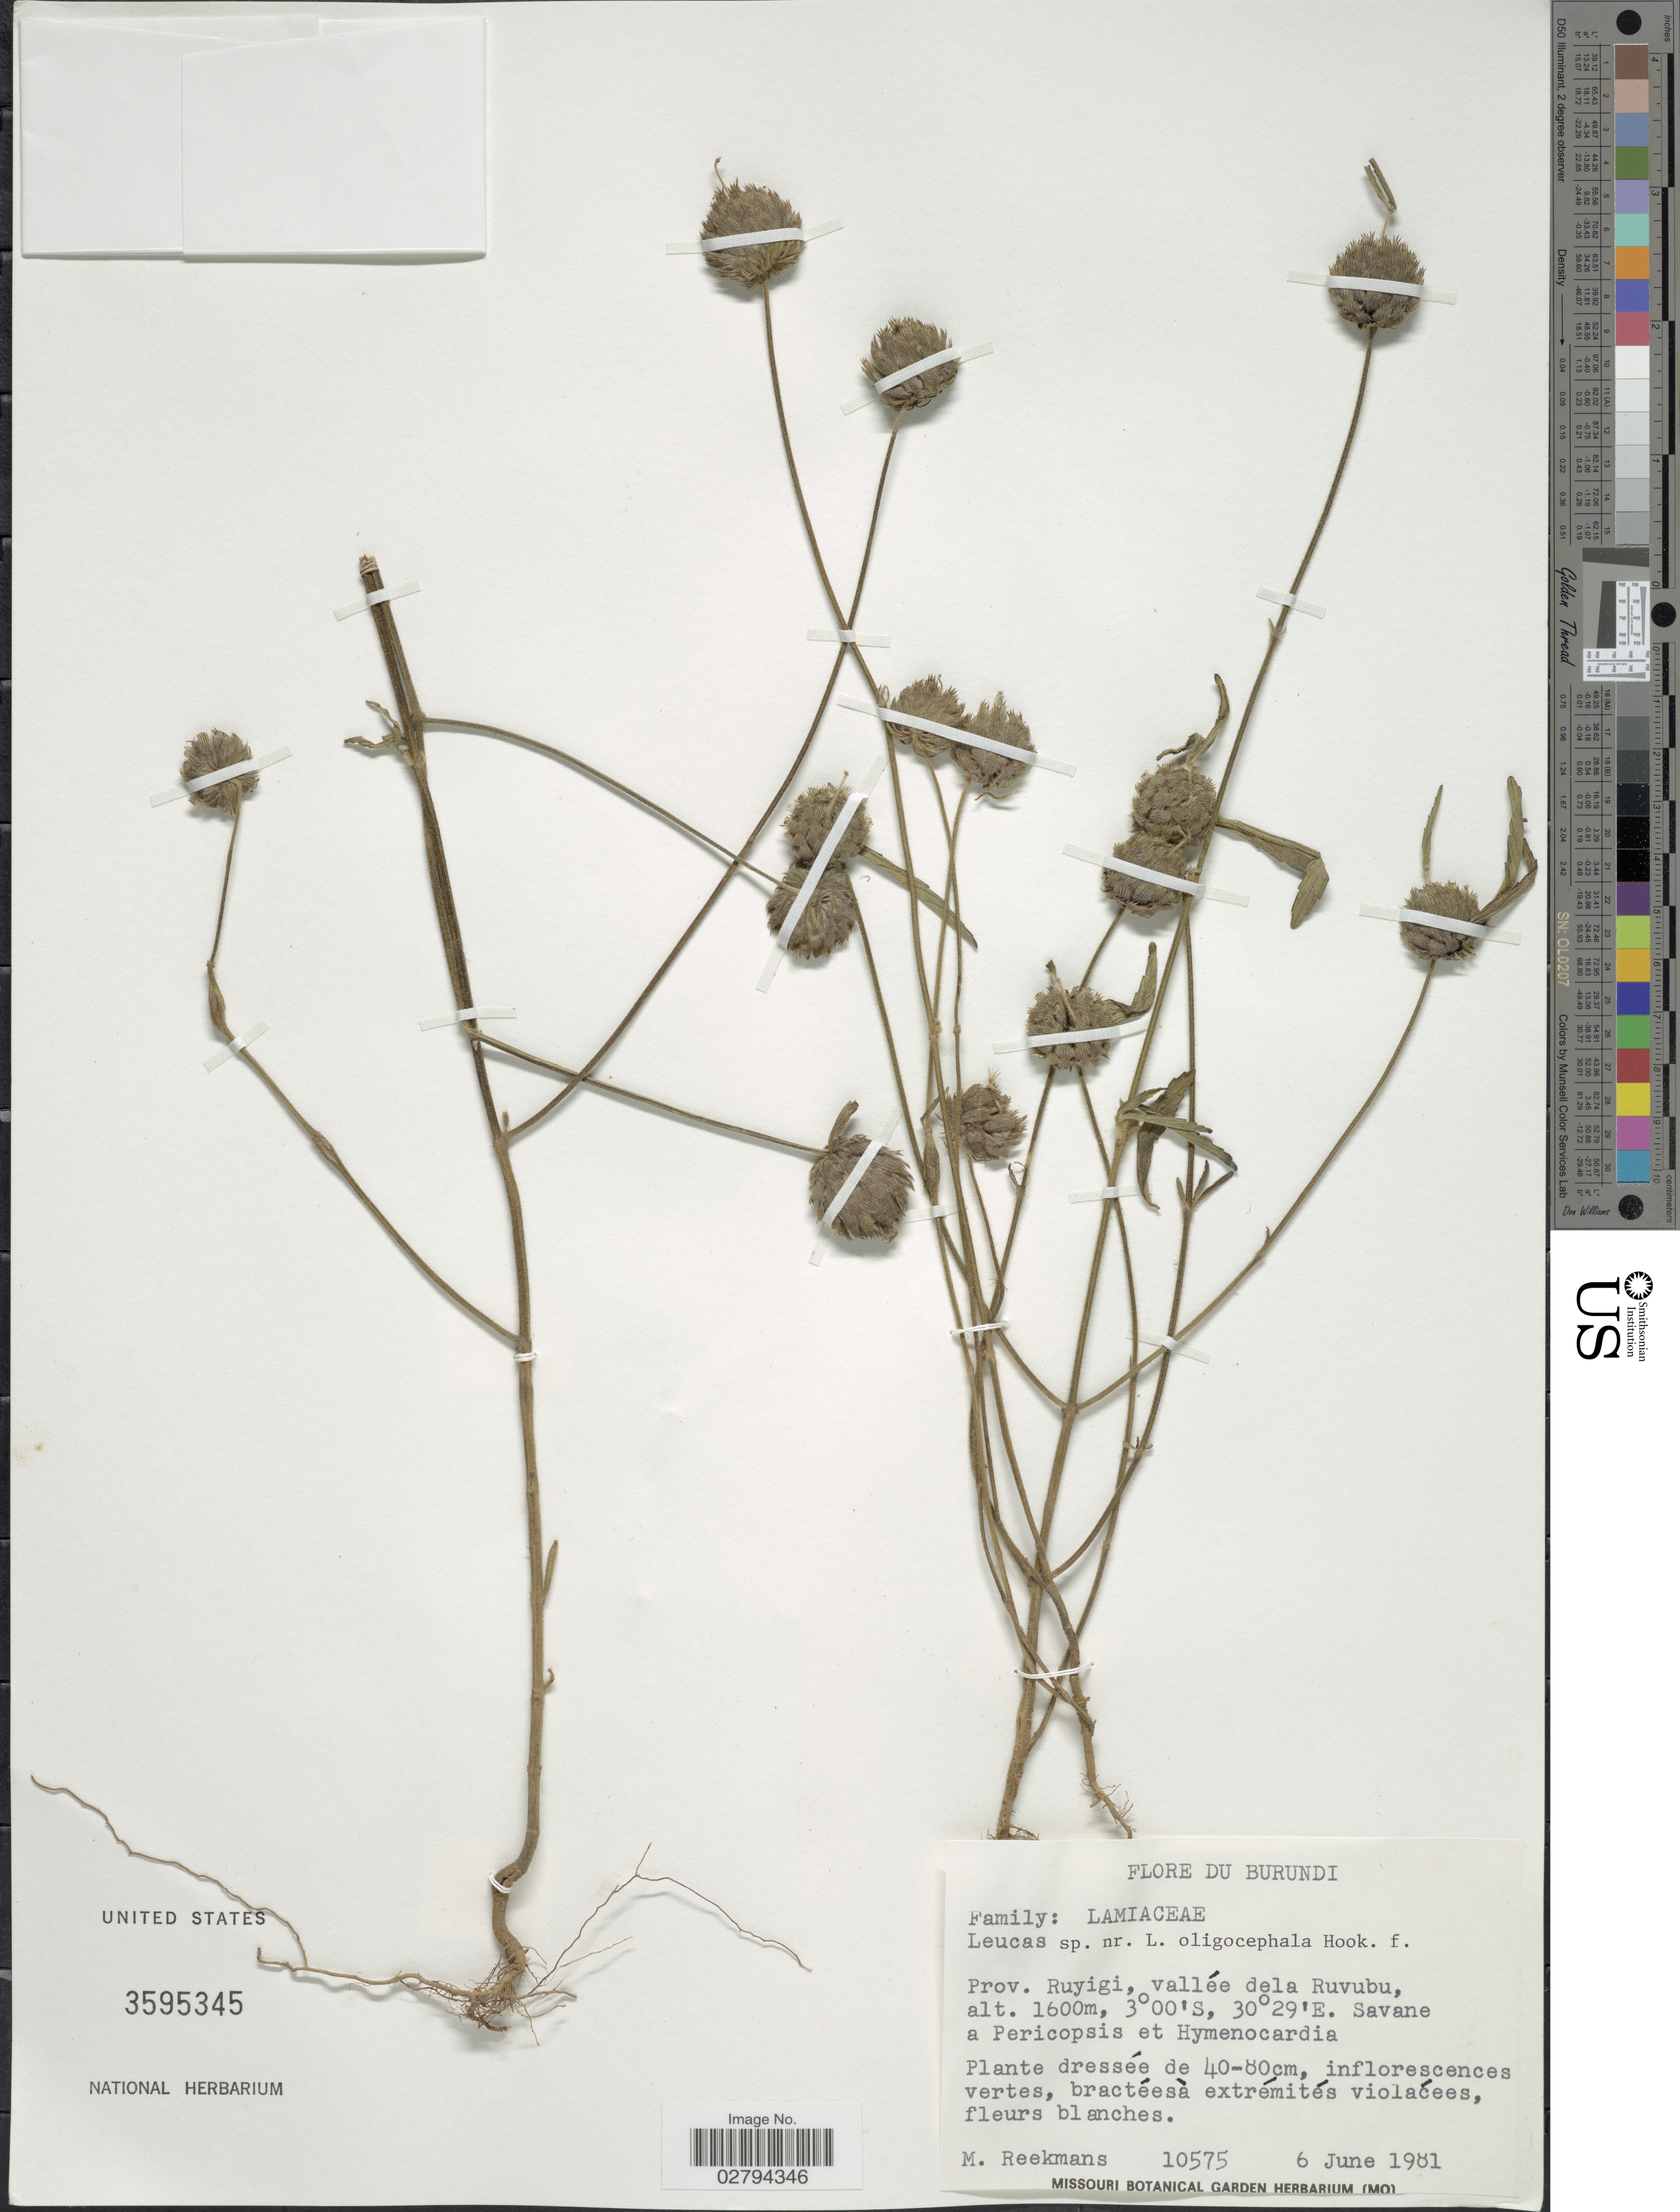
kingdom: Plantae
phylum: Tracheophyta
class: Magnoliopsida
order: Lamiales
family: Lamiaceae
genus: Leucas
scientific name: Leucas sp.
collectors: M. Reekmans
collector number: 10575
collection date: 1981-06-06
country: Burundi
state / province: Ruyigi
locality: Prov. Ruyigi, vallée dela Ruvubu.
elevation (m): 1600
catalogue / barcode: US 3595345